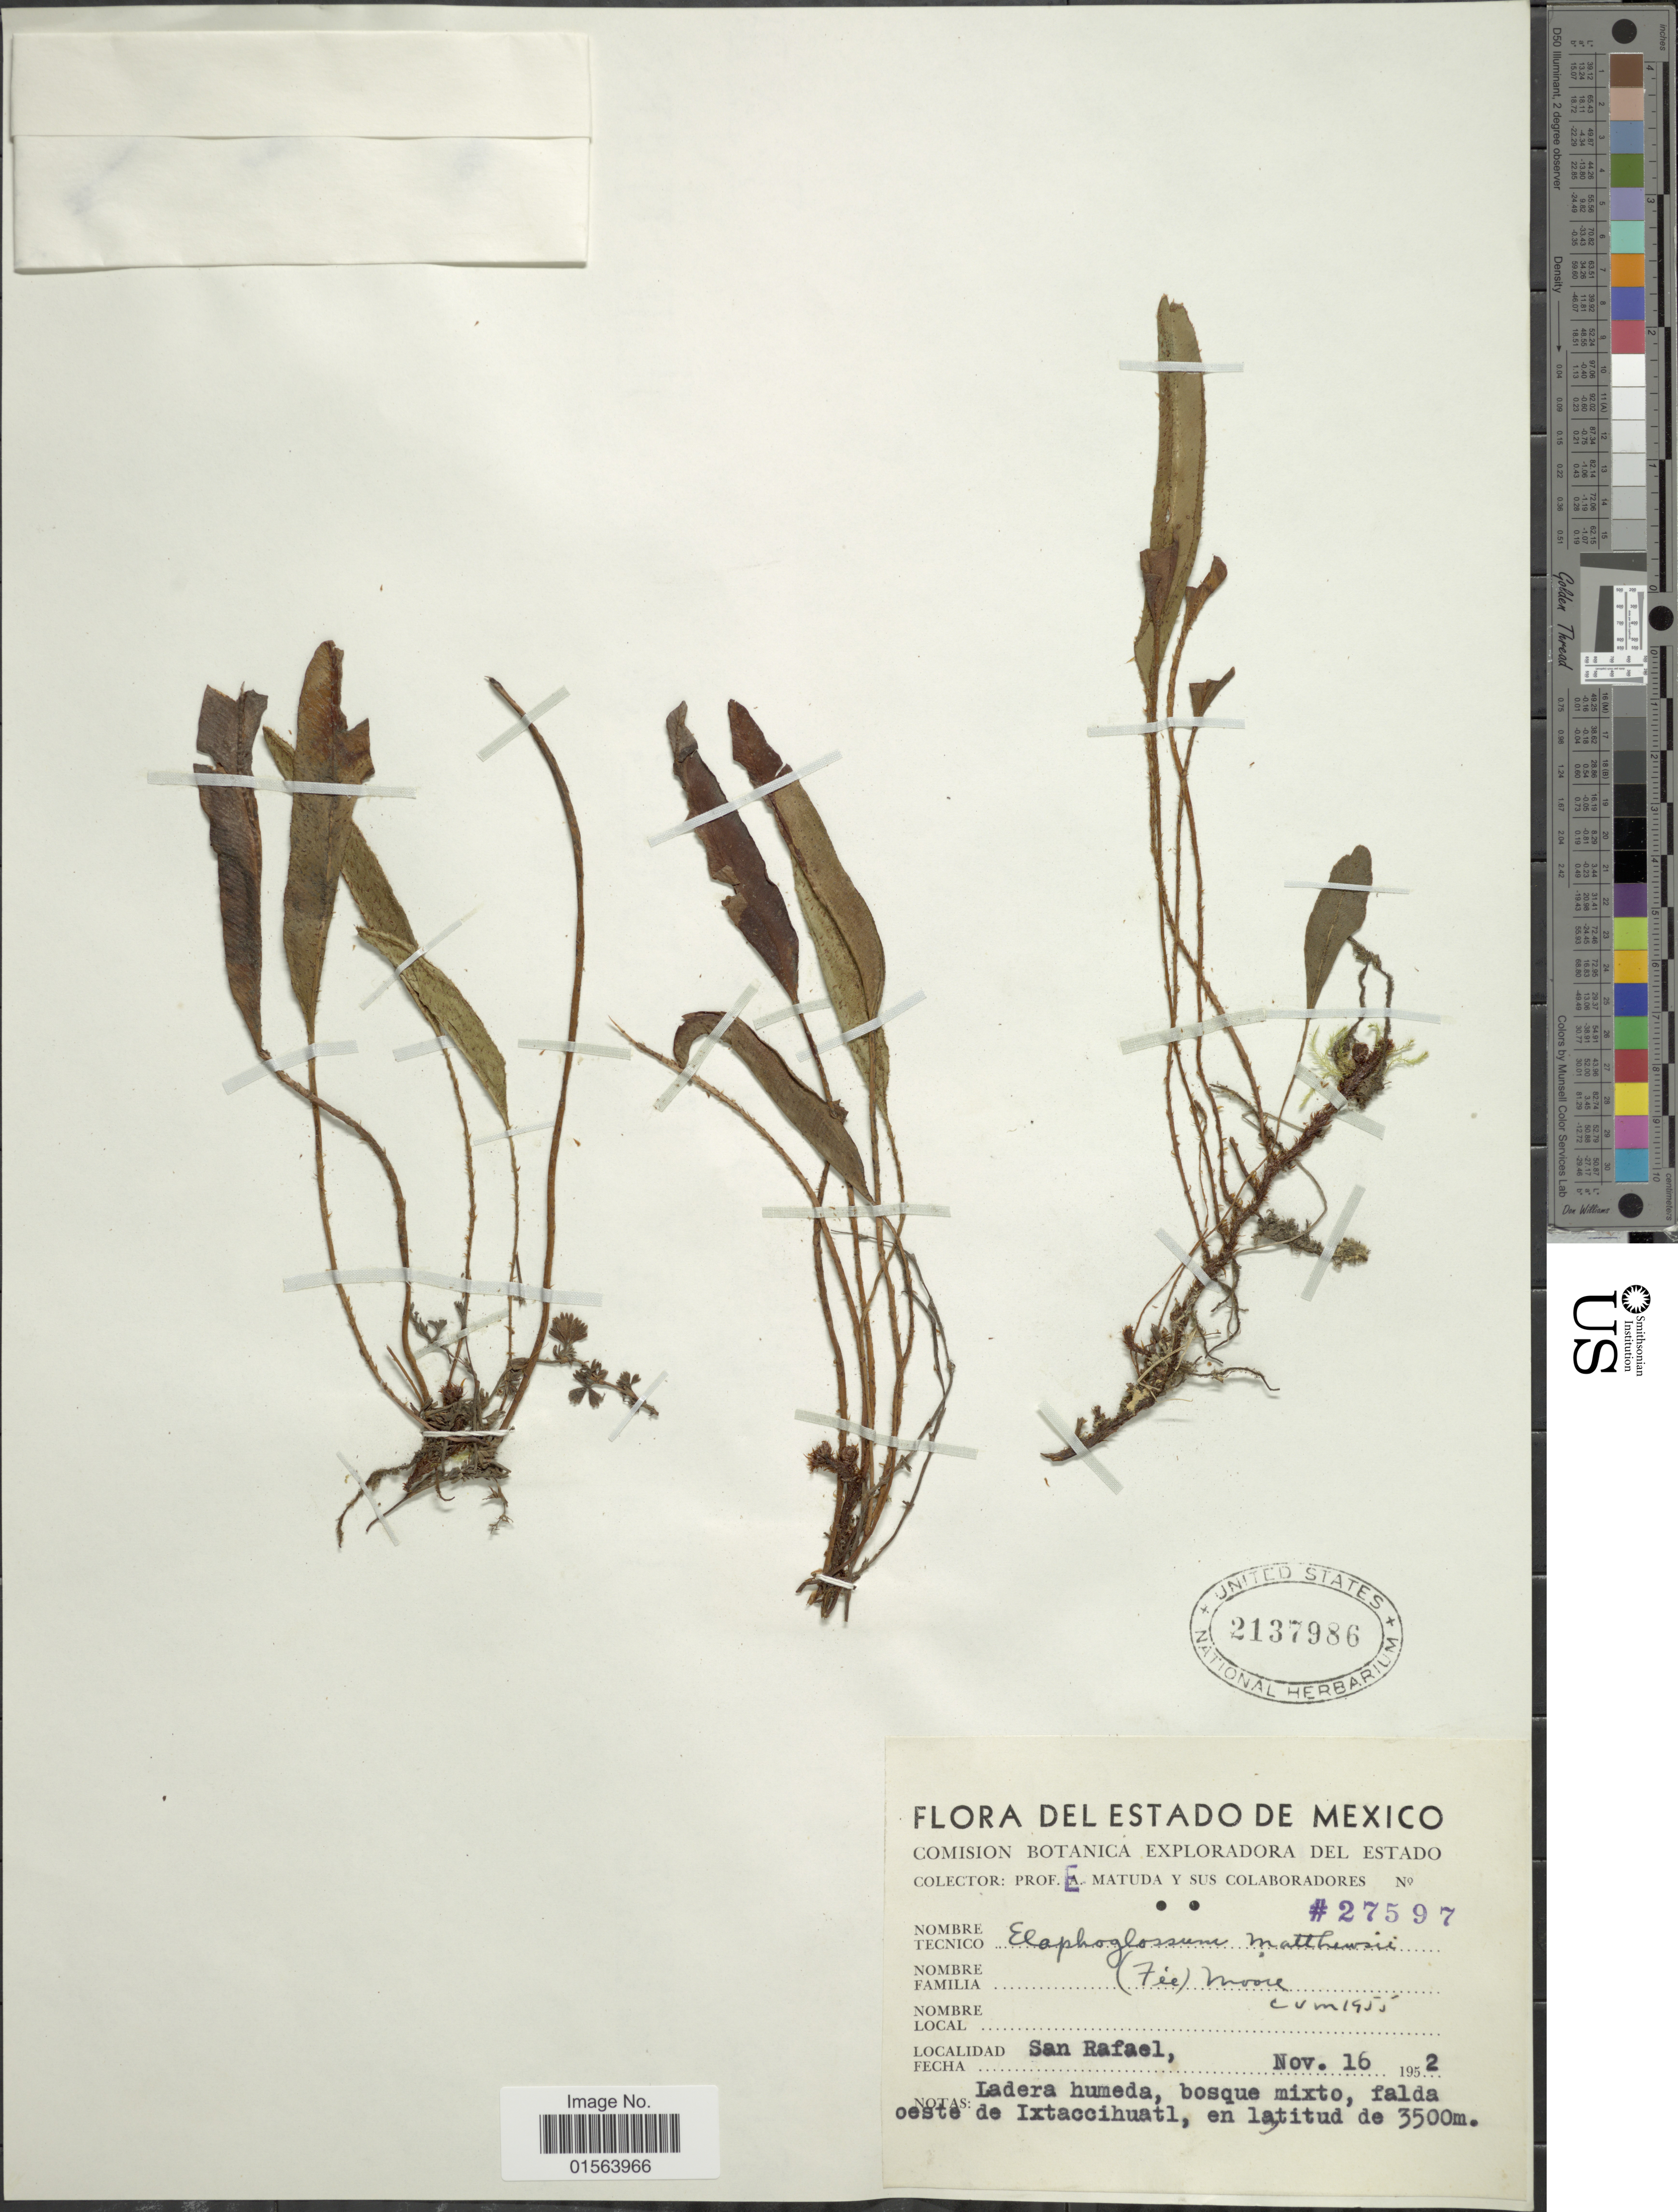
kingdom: Plantae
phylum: Tracheophyta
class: Polypodiopsida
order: Polypodiales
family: Dryopteridaceae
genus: Elaphoglossum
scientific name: Elaphoglossum hartwegii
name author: (Fée) T. Moore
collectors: E. Matuda & et al.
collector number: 27597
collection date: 1952-11-16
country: Mexico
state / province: México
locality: Estado de Mexico, San Rafael, falda oeste de Extaccihuatl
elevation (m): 3500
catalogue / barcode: US 2137986